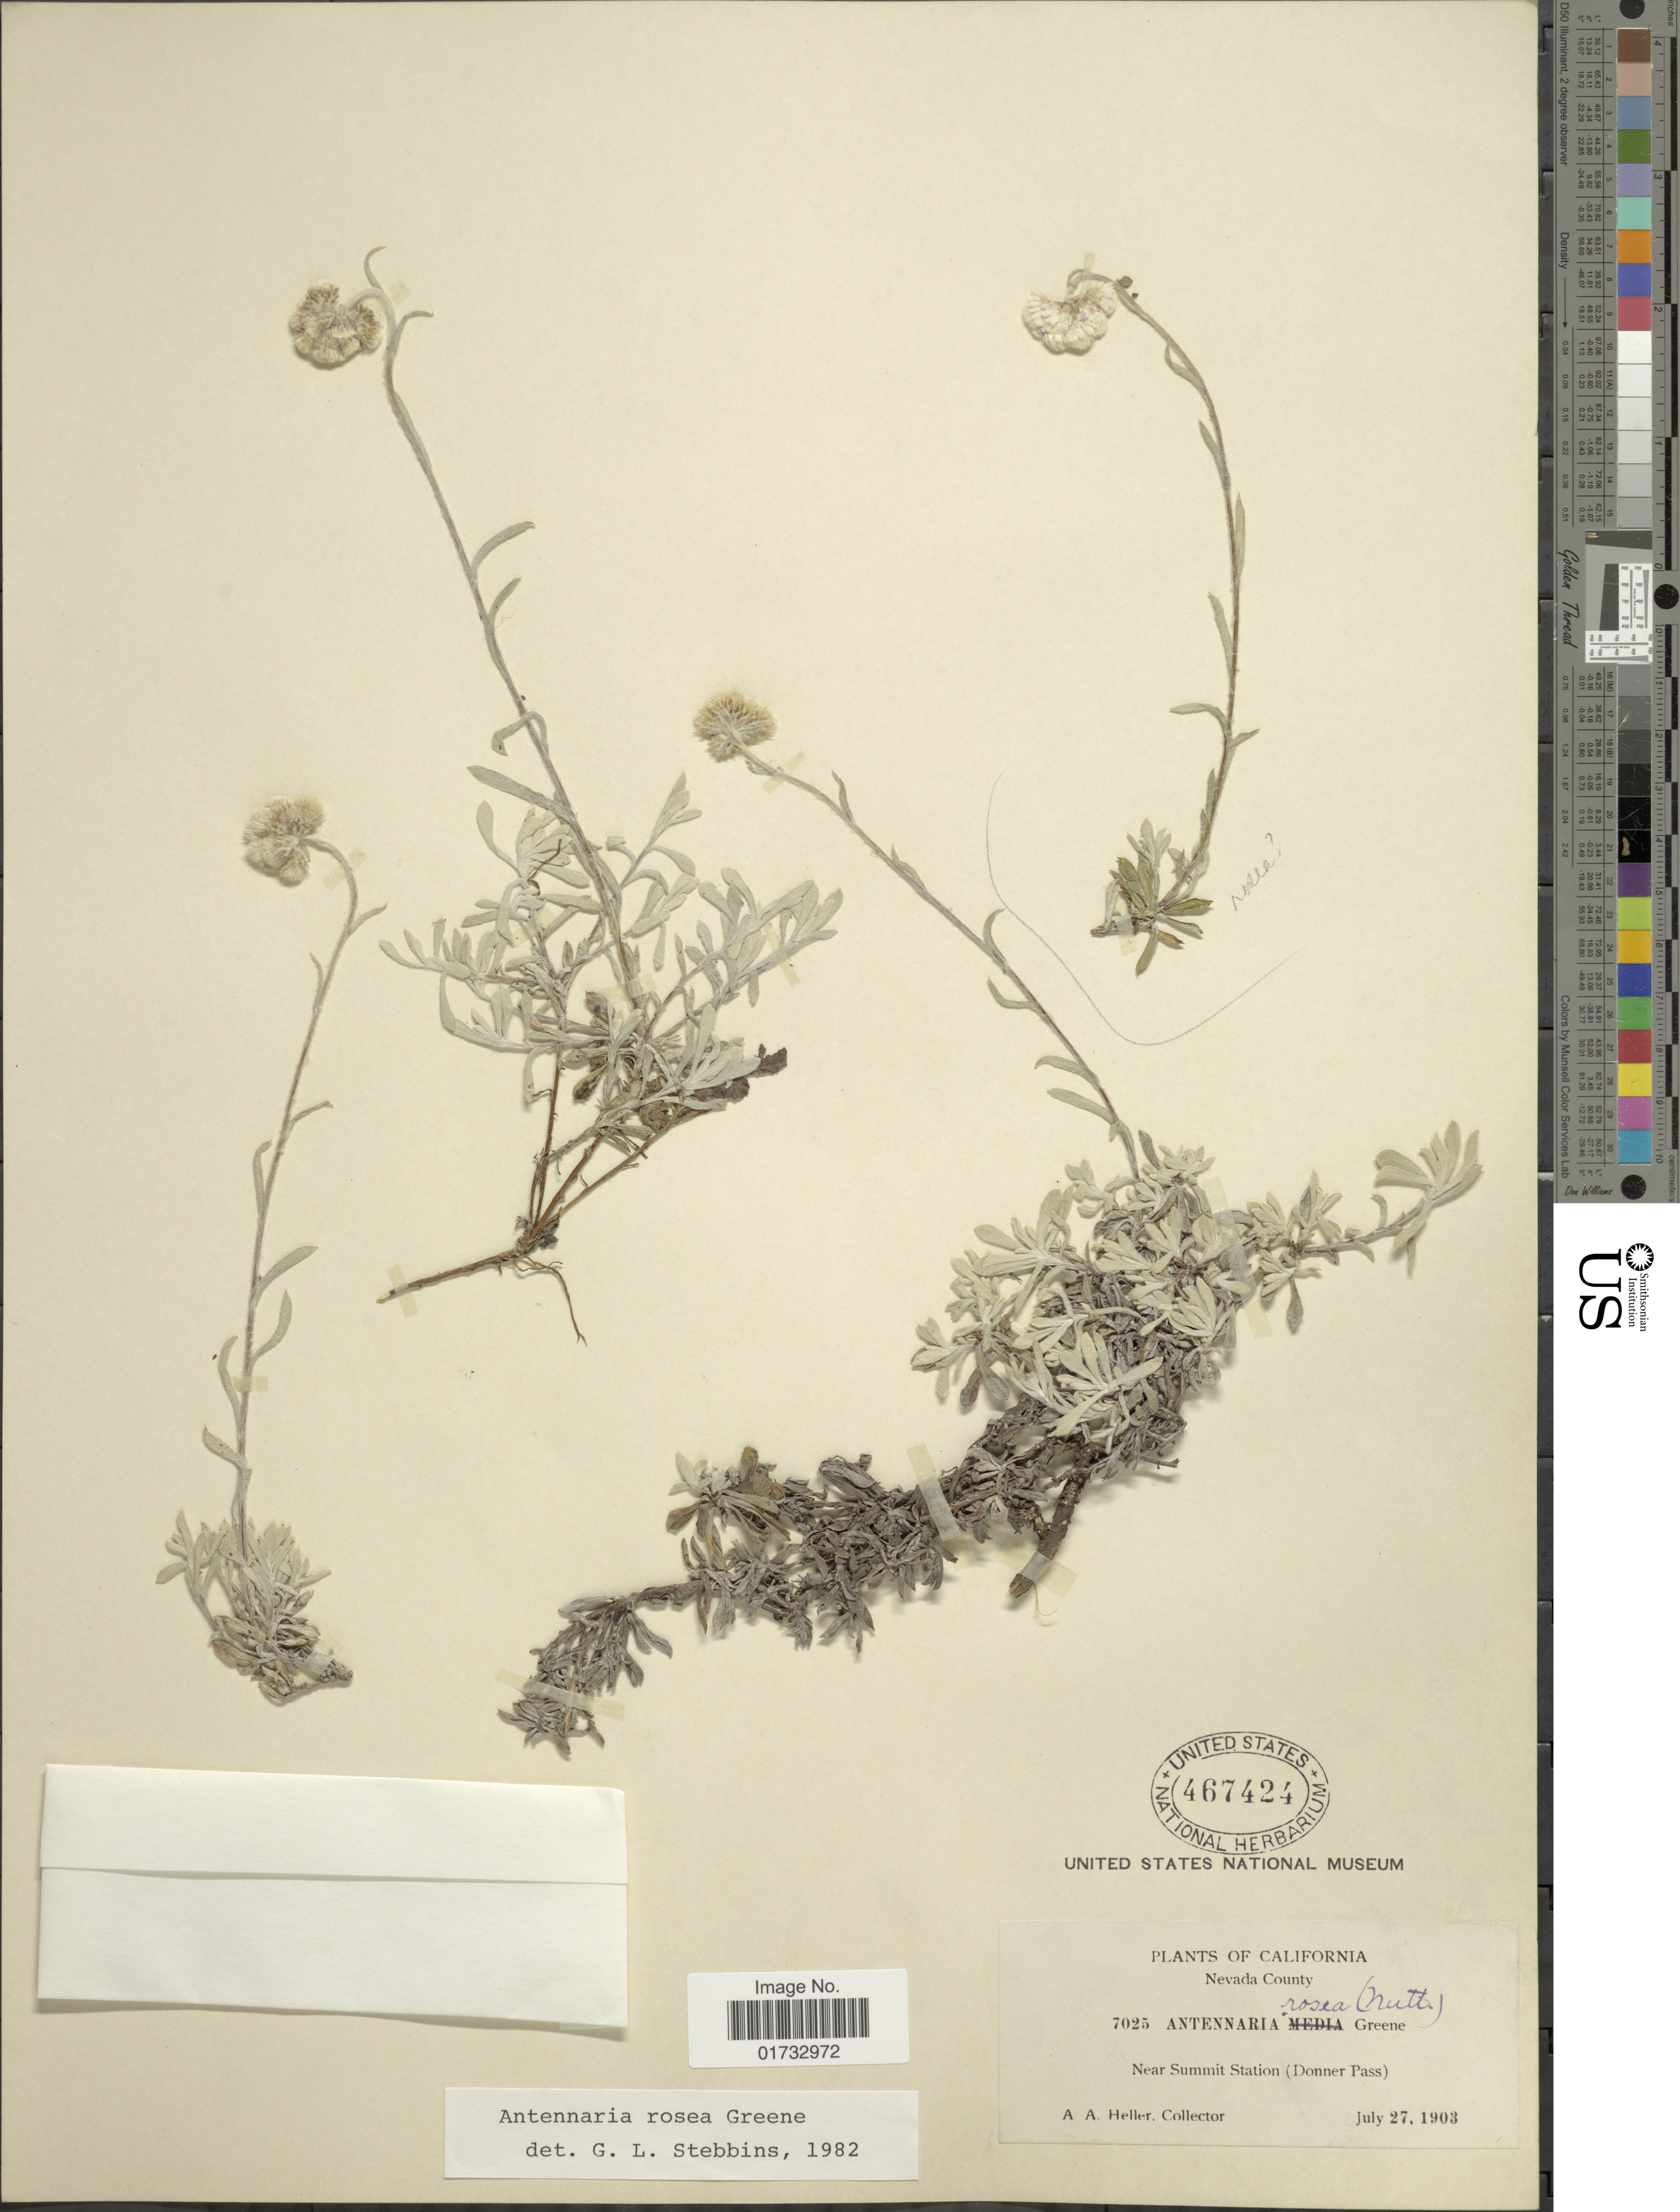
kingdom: Plantae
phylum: Tracheophyta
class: Magnoliopsida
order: Asterales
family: Asteraceae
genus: Antennaria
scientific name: Antennaria rosea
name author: Greene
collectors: A. A. Heller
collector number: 7025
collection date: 1903-07-27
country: United States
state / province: California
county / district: Nevada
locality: Nevada County, near Summit Station (Donner Pass)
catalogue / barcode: US 467424